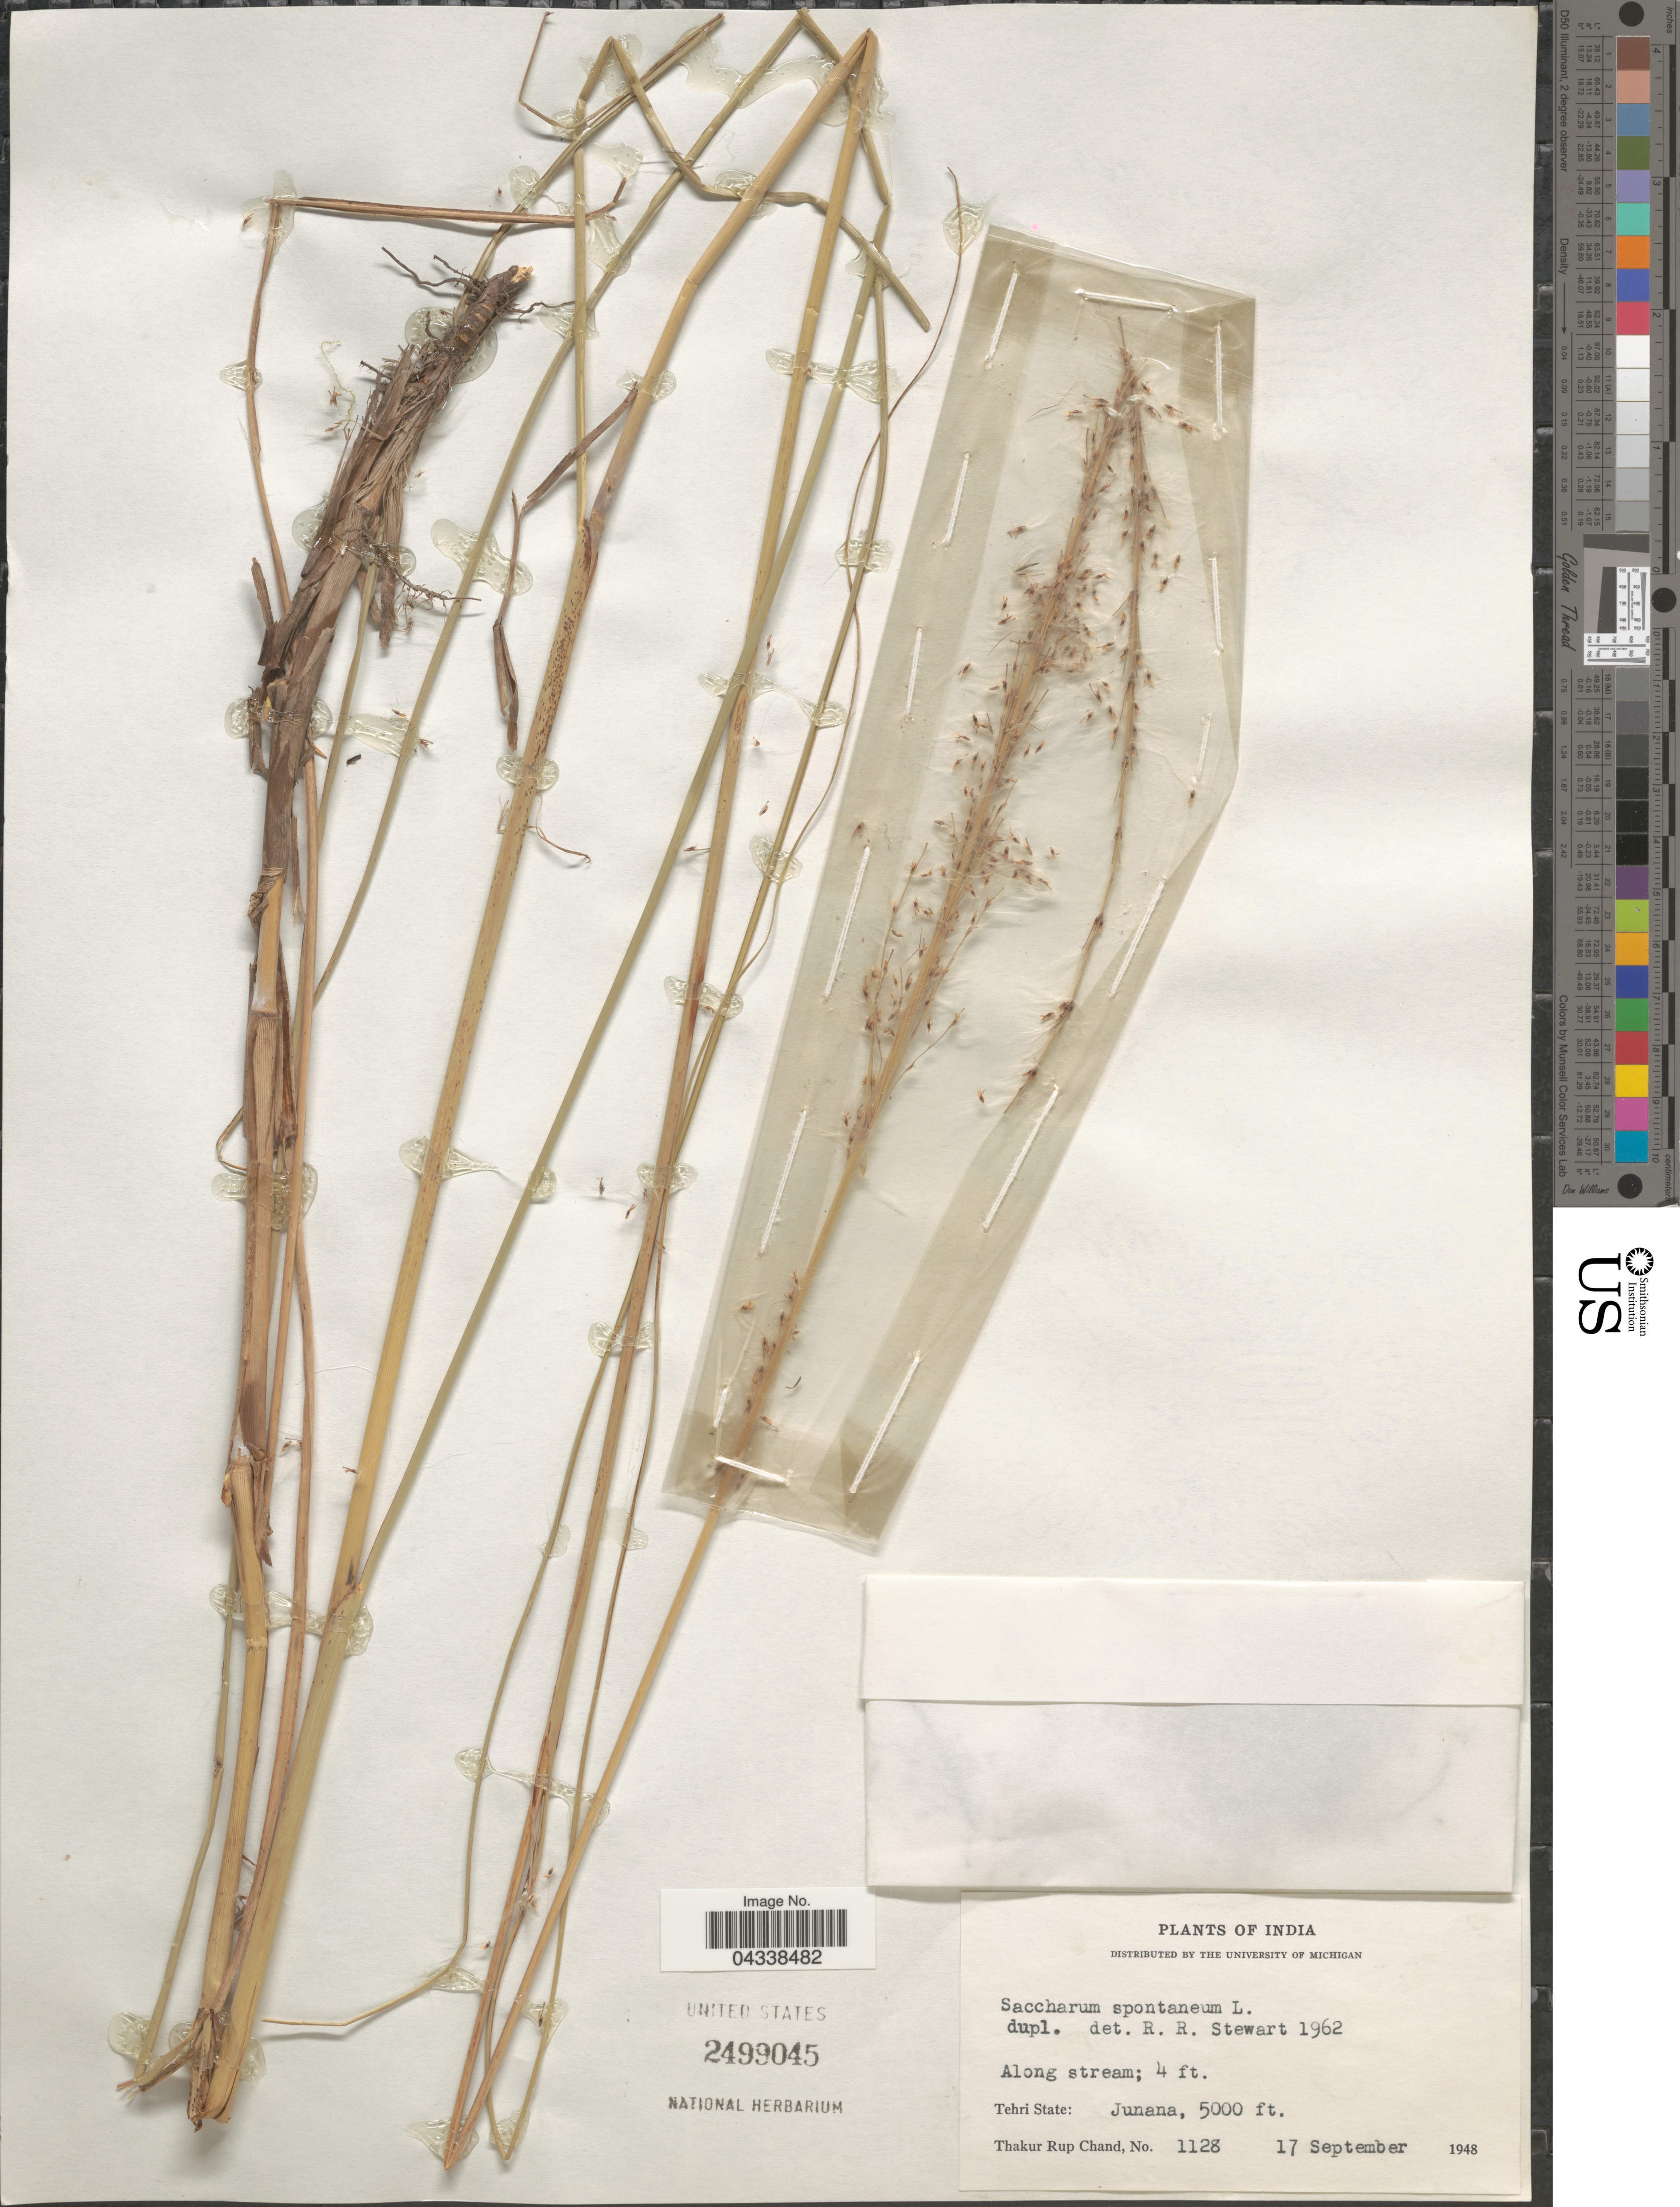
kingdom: Plantae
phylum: Tracheophyta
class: Liliopsida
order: Poales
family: Poaceae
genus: Saccharum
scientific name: Saccharum spontaneum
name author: L.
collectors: T. R. Chand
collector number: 1128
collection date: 1948-09-17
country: India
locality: Along stream; Tehri State: Junana.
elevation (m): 1524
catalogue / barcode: US 2499045